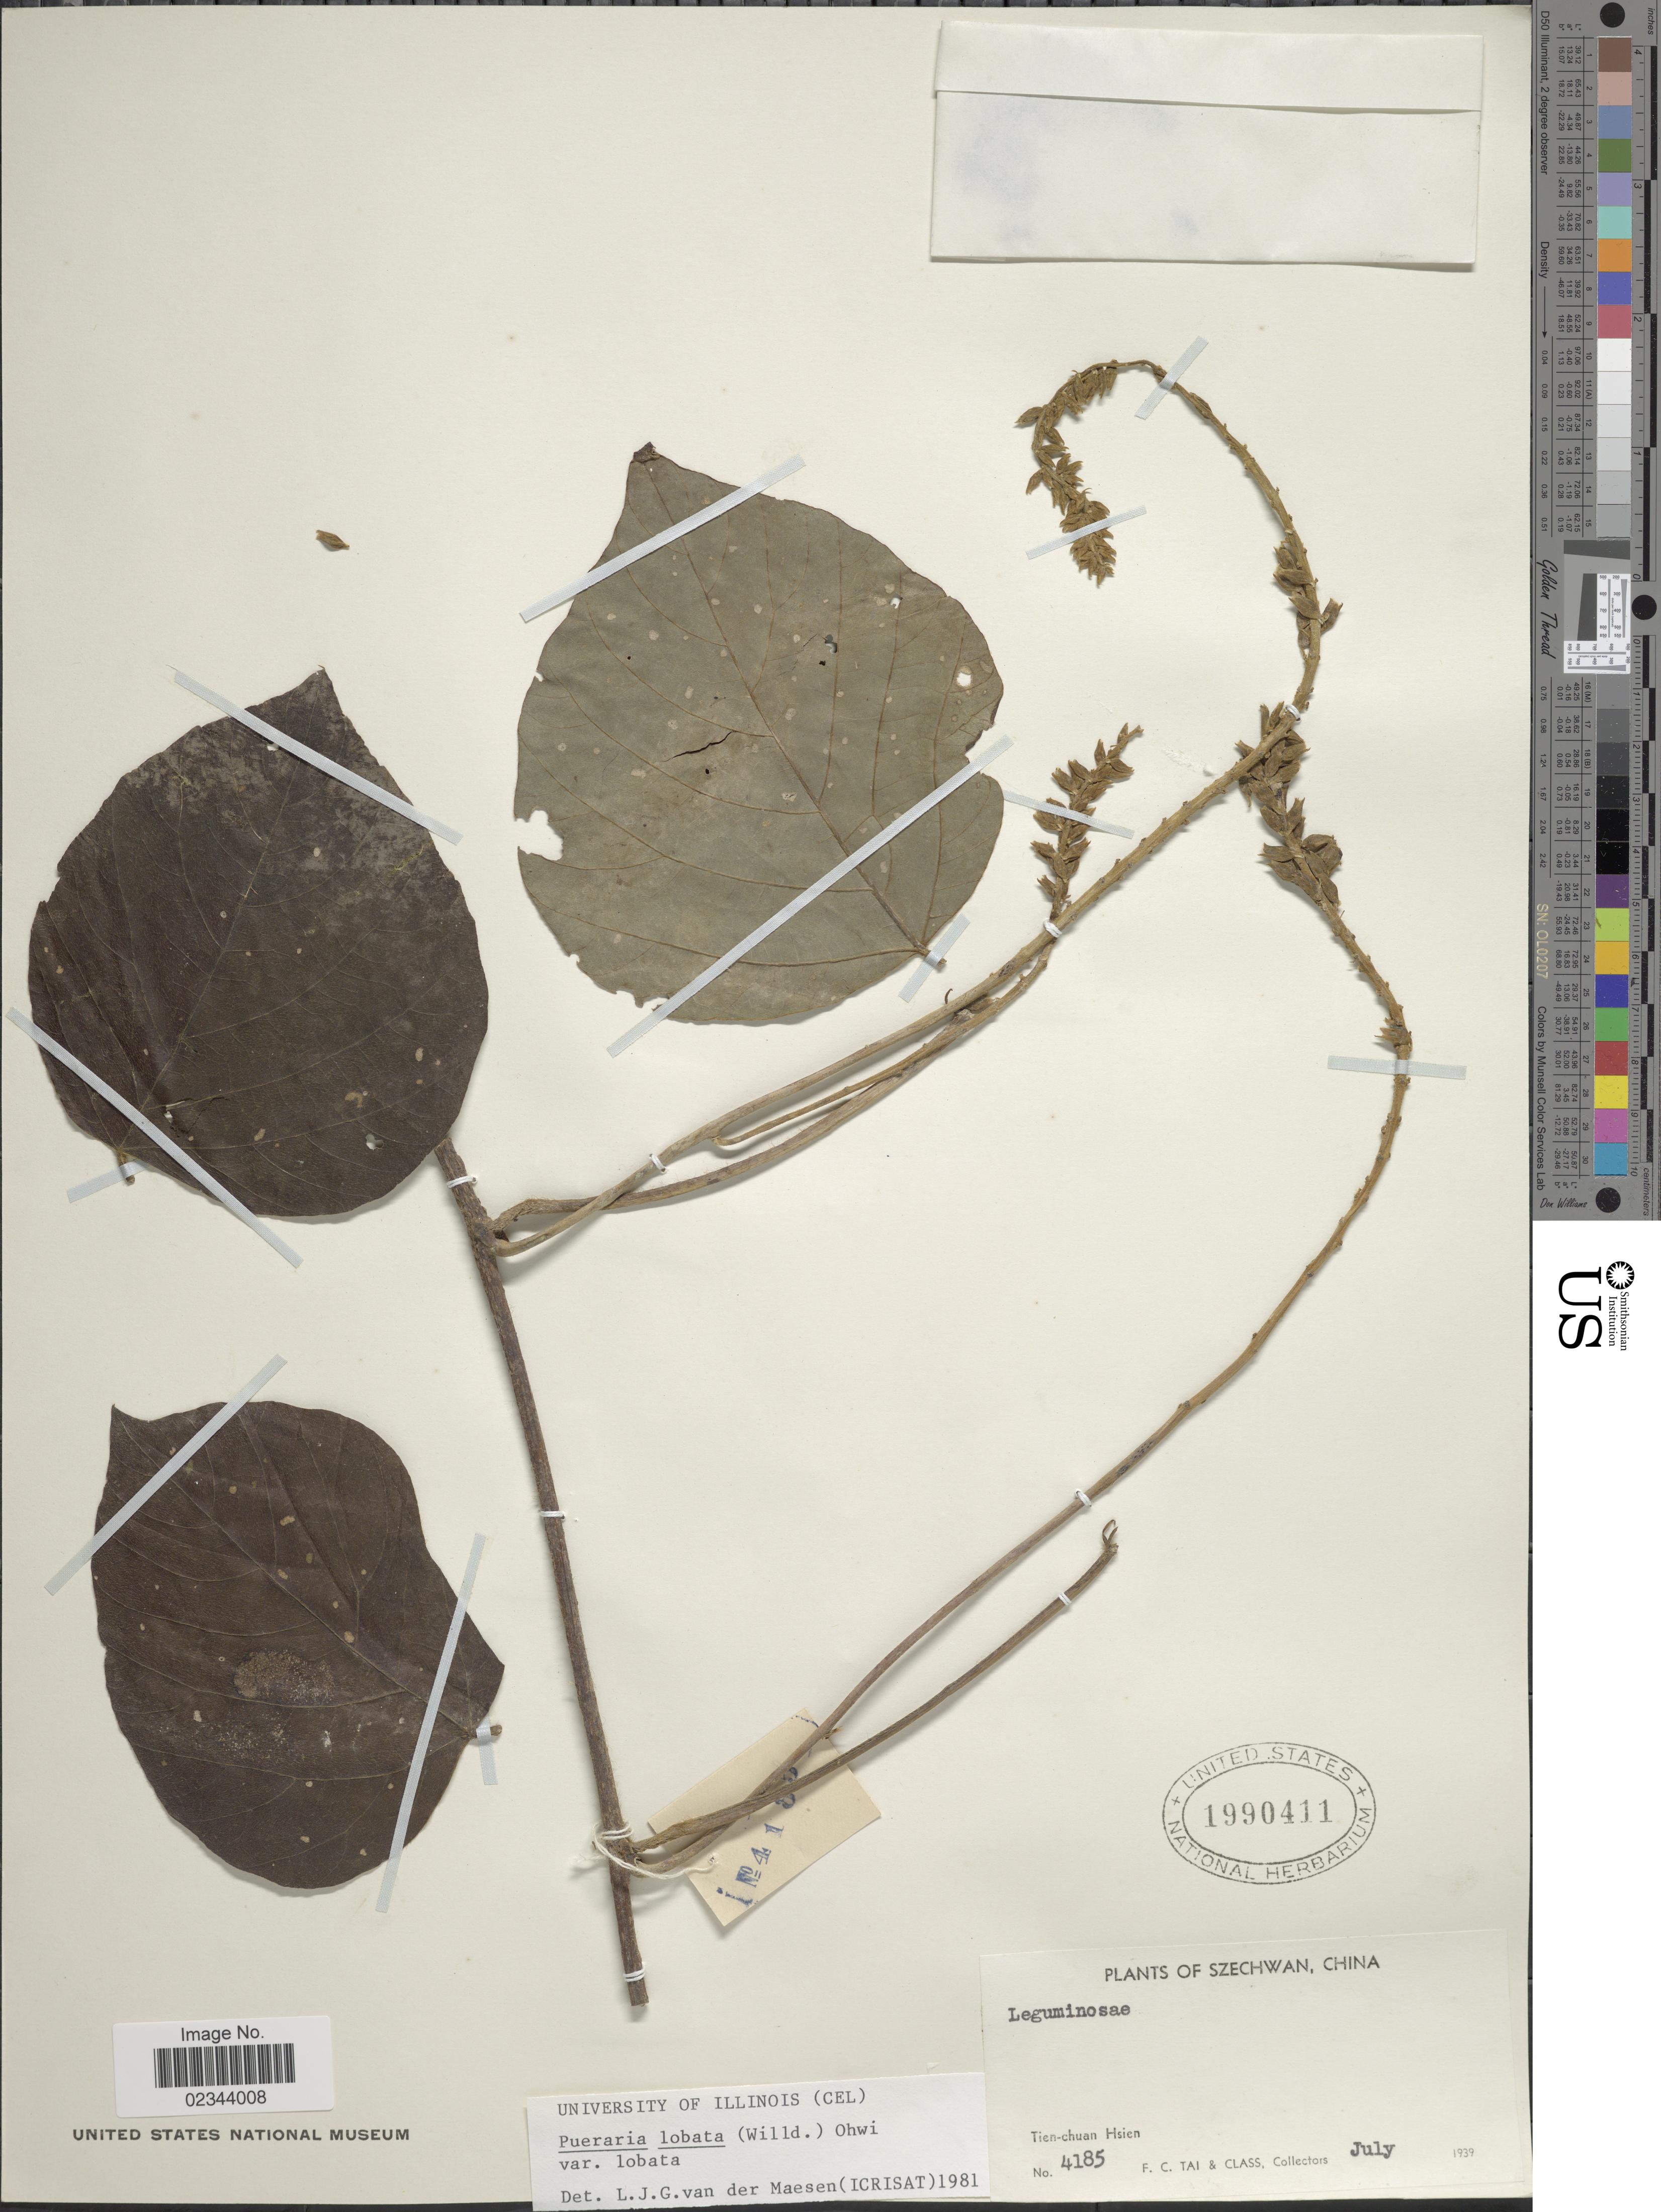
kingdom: Plantae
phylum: Tracheophyta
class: Magnoliopsida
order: Fabales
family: Fabaceae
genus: Pueraria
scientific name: Pueraria lobata var. lobata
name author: (Willd.) Ohwi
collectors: F. Tai & Class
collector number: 4185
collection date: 1939-07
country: China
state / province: Sichuan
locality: Szechwan, Tien-chuan Hsien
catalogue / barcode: US 1990411